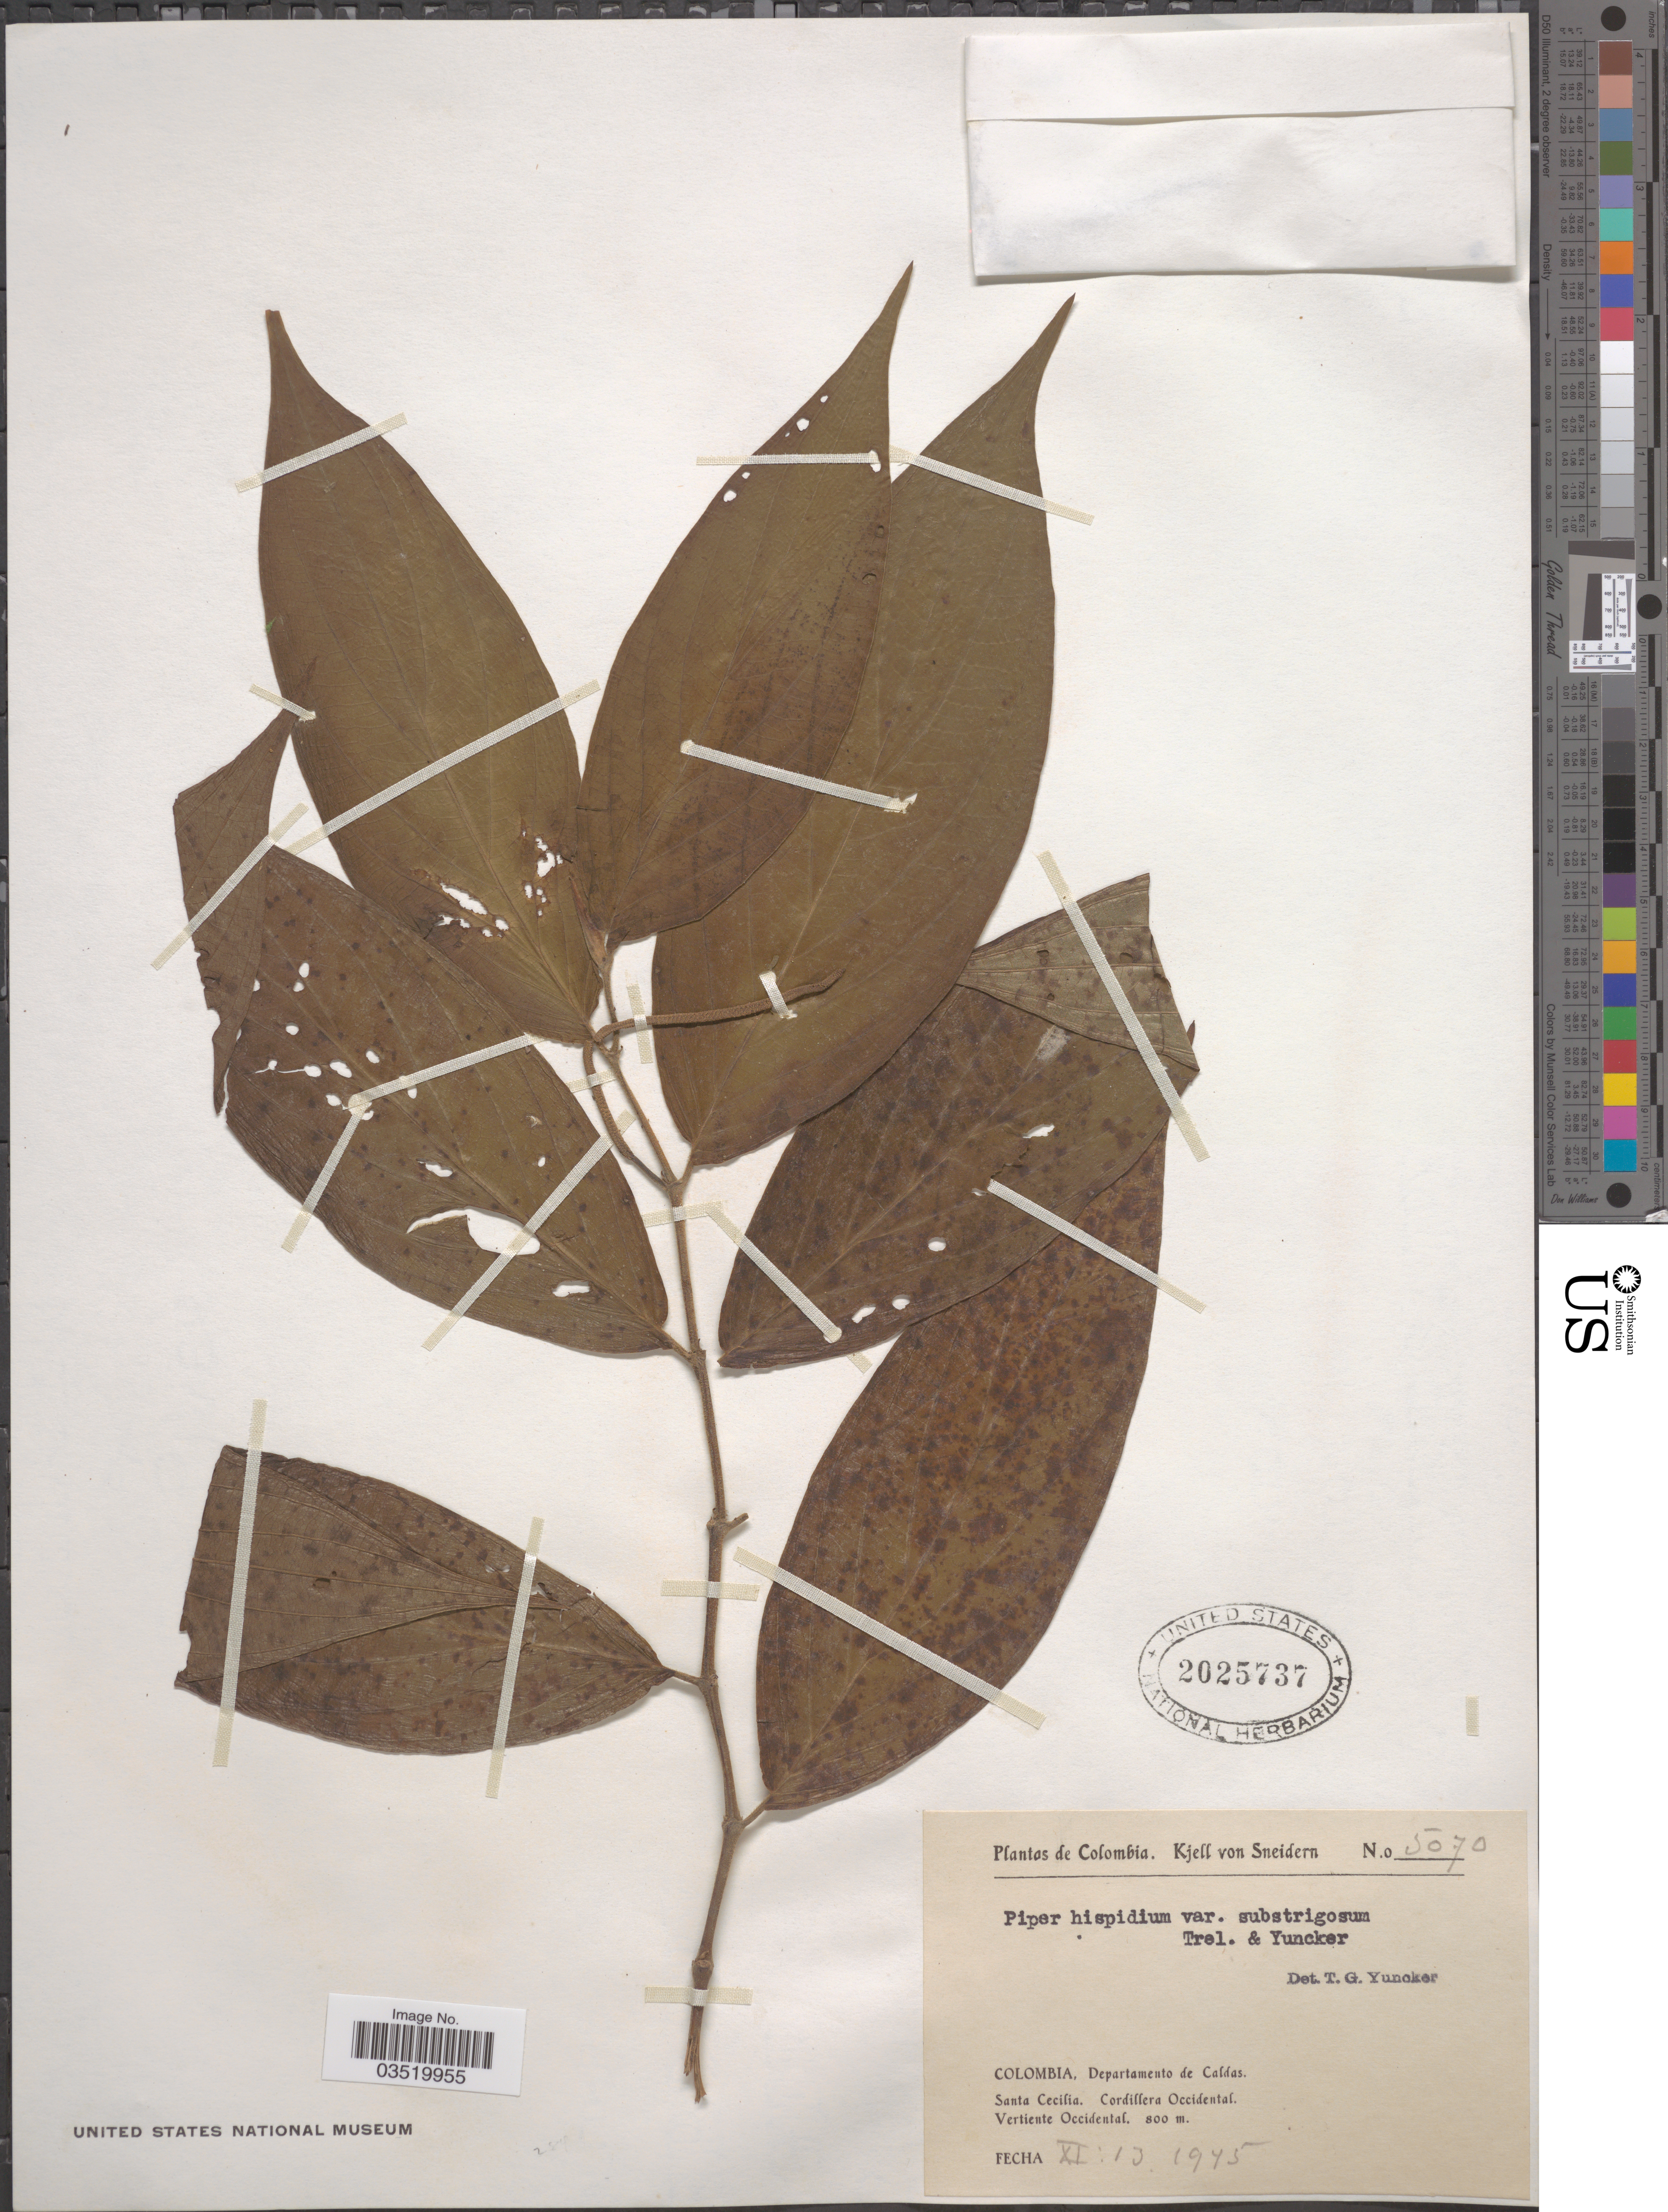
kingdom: Plantae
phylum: Tracheophyta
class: Magnoliopsida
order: Piperales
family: Piperaceae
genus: Piper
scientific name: Piper hispidum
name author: Sw.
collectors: K. von Sneidern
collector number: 5070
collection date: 1945-11-13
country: Colombia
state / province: Caldas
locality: Departamento de Caldas. Santa Cecilia. Cordillera Occidental. Vertiente Occidental.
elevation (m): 800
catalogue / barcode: US 2025737